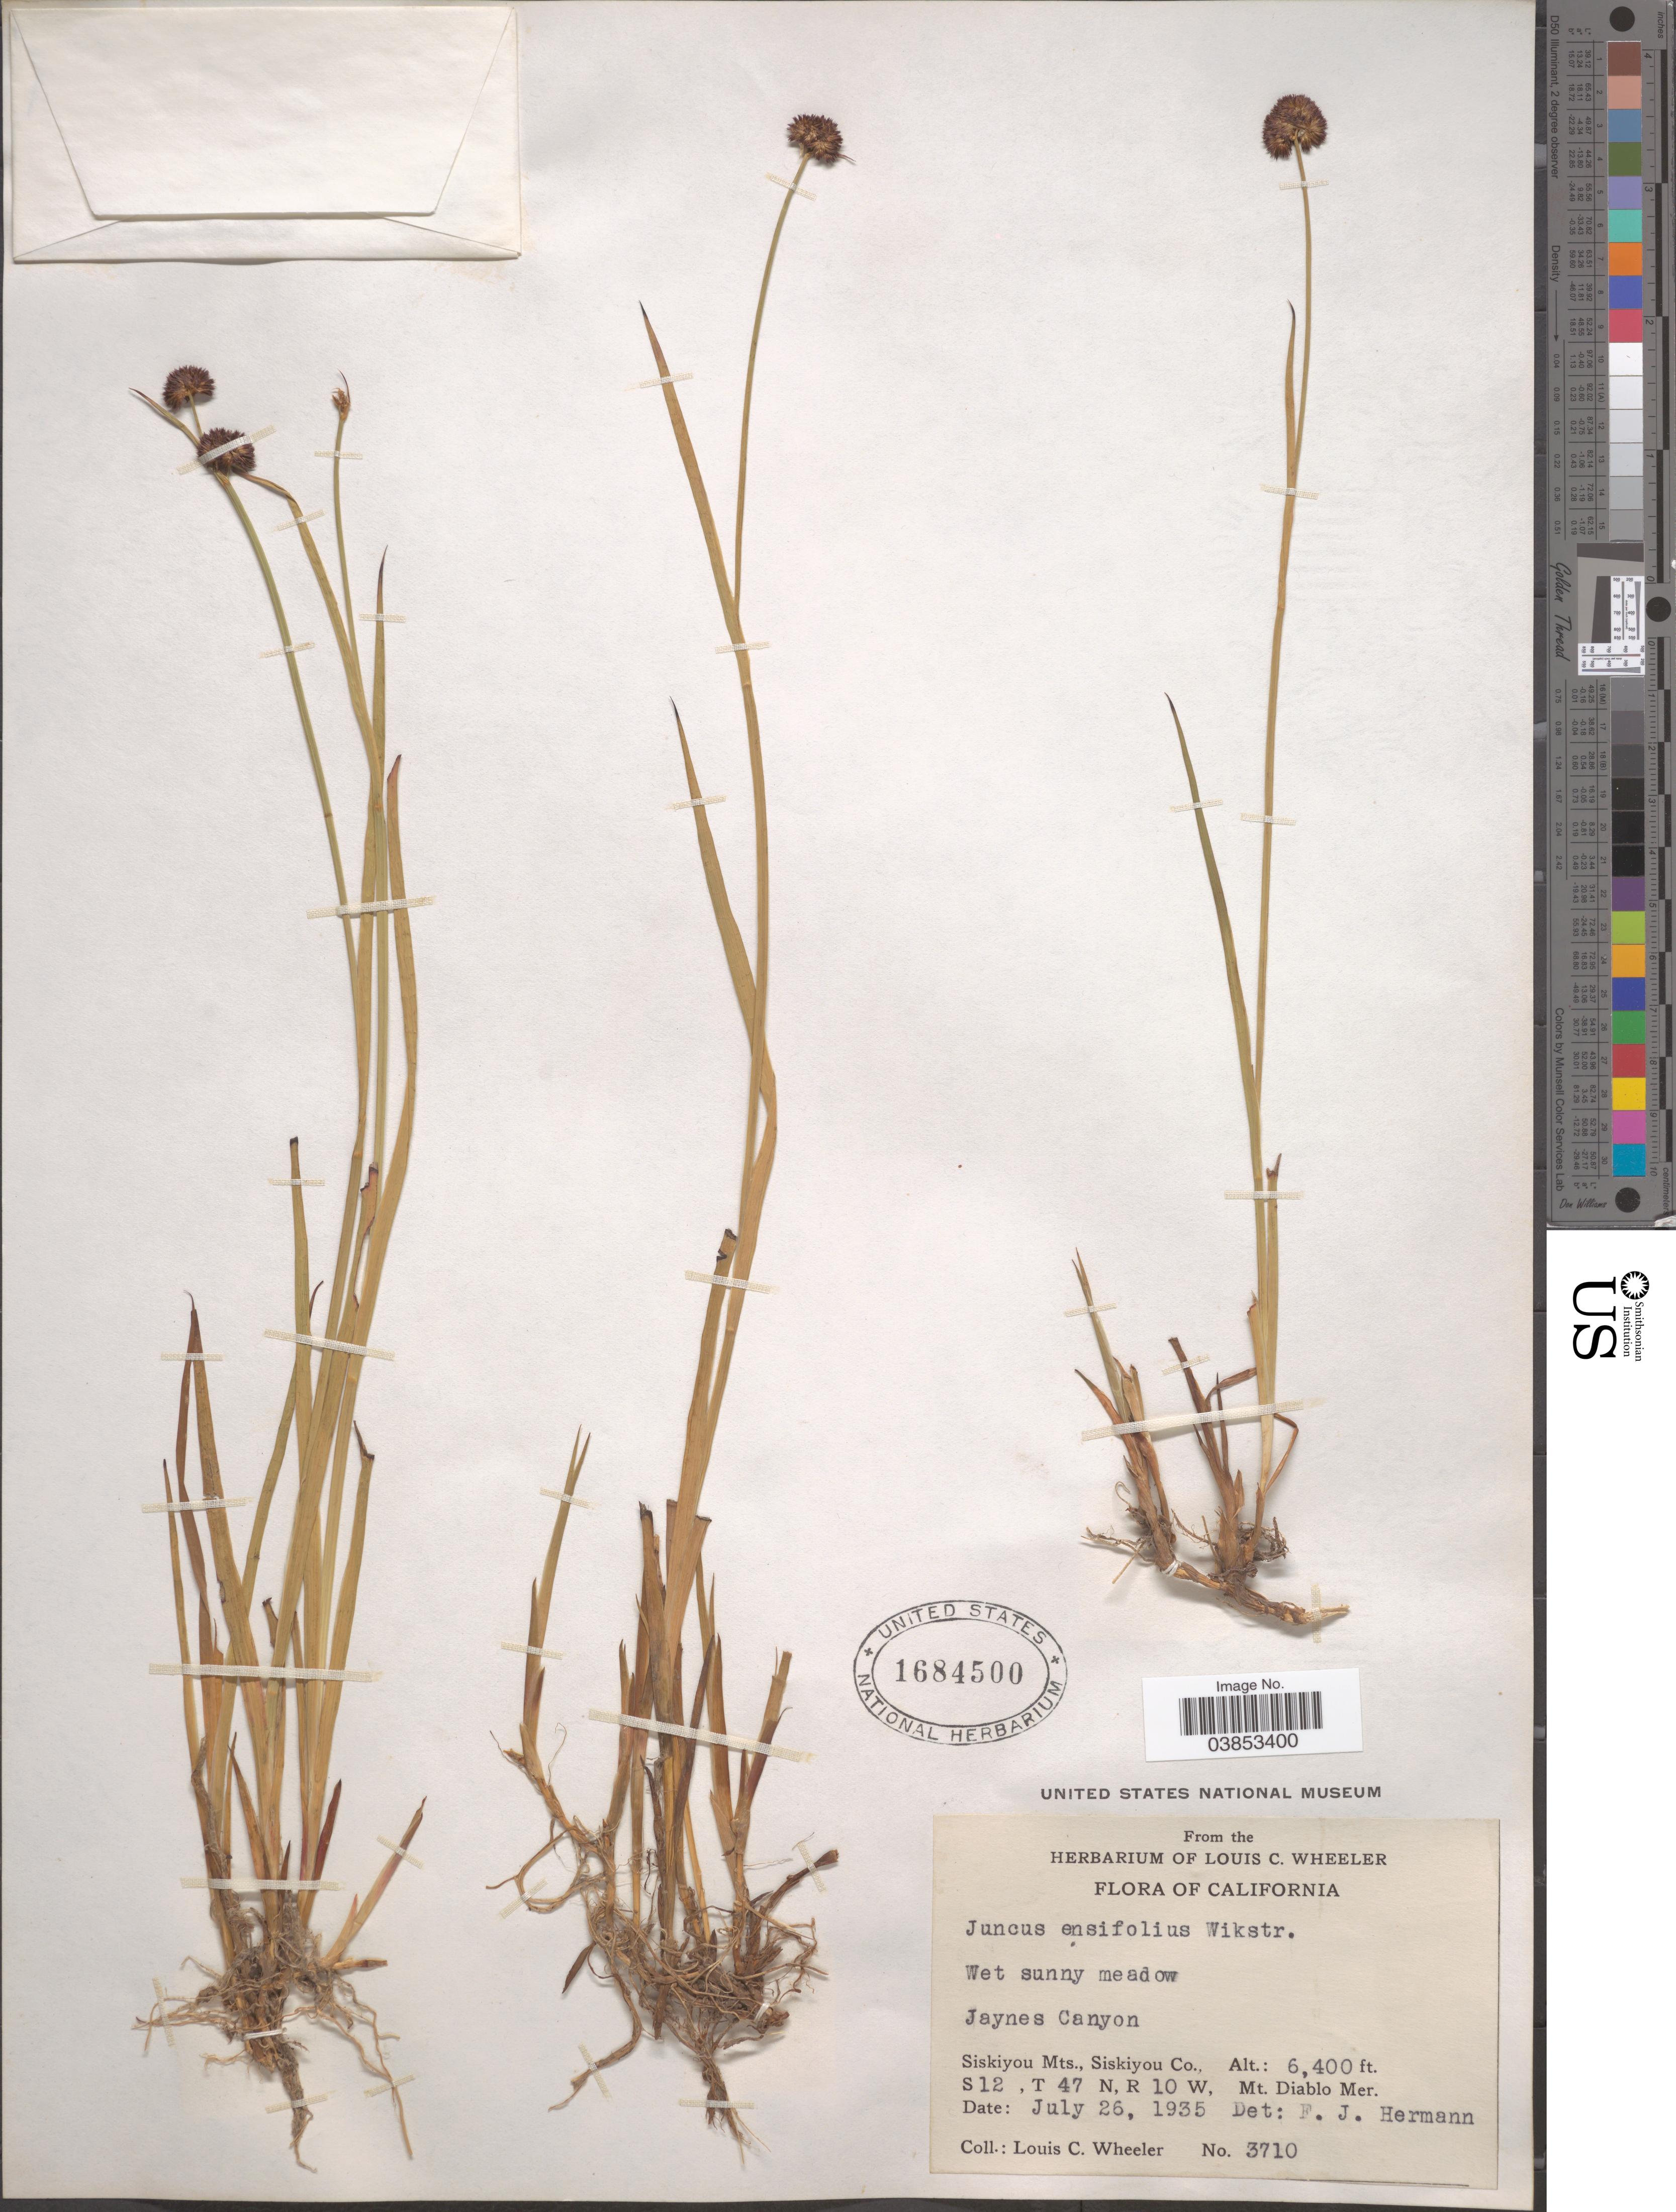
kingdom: Plantae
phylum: Tracheophyta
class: Liliopsida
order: Poales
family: Juncaceae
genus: Juncus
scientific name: Juncus ensifolius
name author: Wikstr.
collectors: L. C. Wheeler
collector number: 3710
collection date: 1935-07-26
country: United States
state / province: California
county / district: Siskiyou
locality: Jaynes Canyon. Siskiyou Mts., Siskiyou Co. S12, T 47 N,R 10 W, Mt. Diablo Mer.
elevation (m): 1951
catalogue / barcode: US 1684500